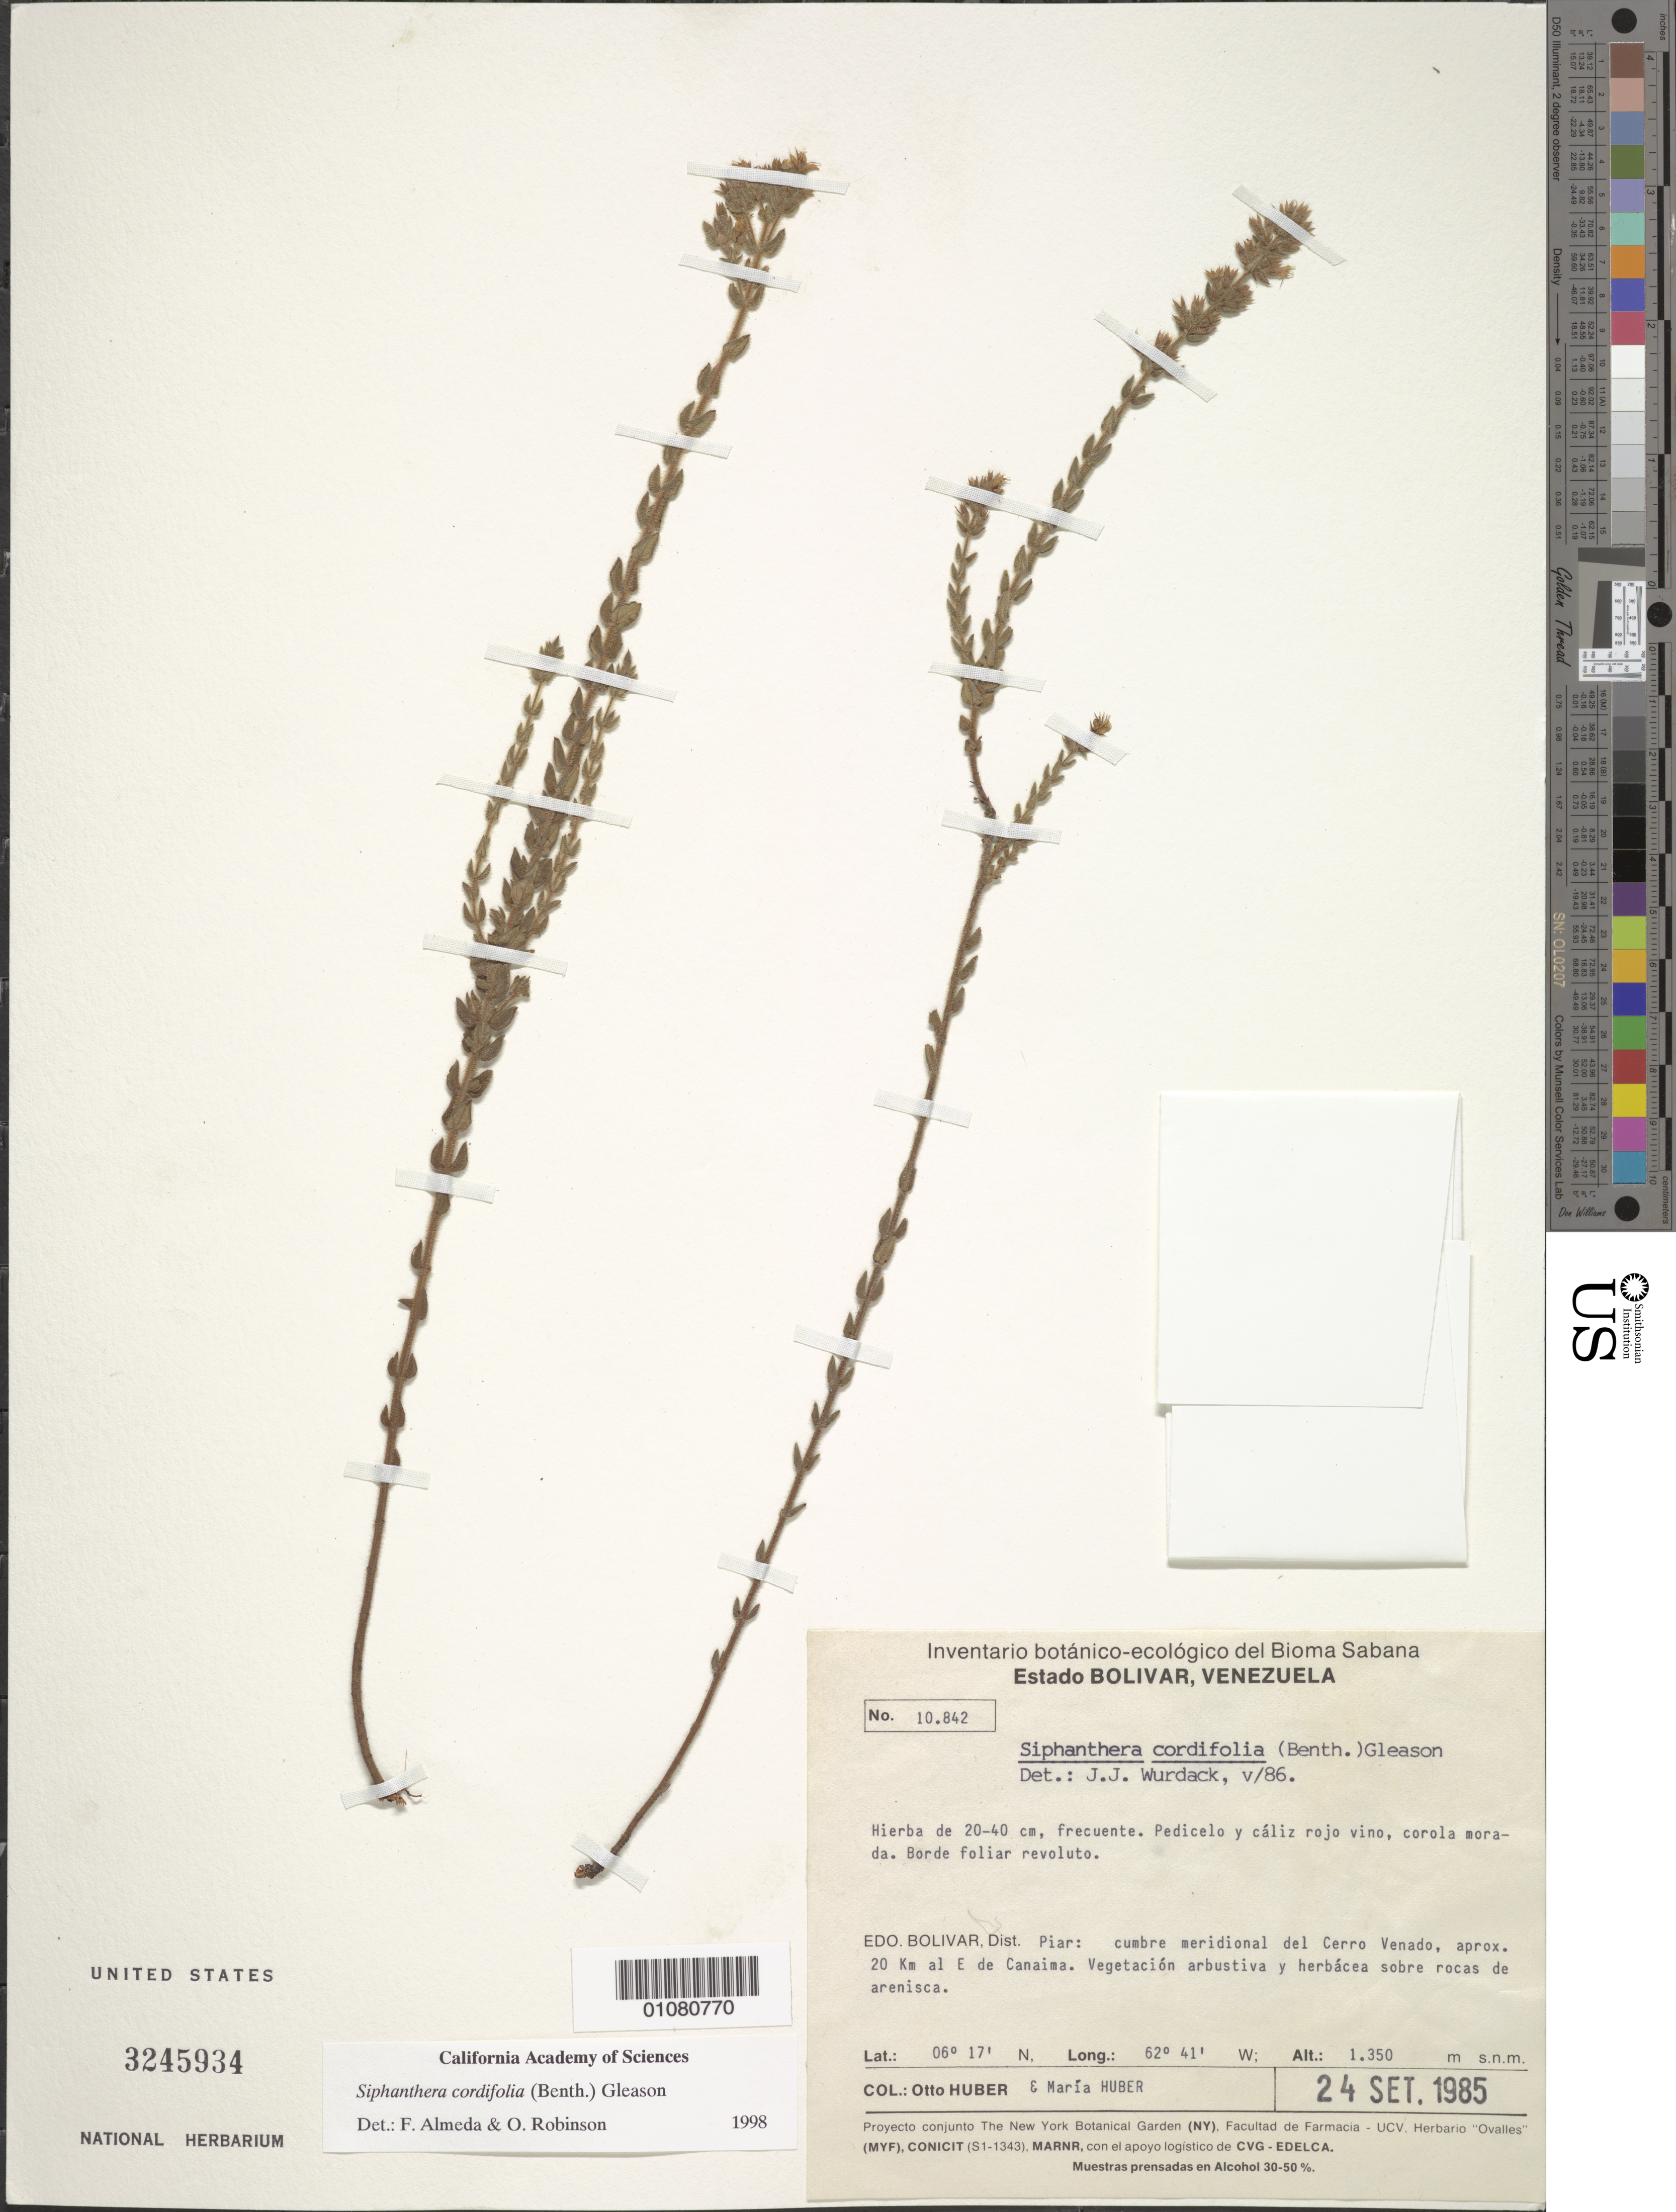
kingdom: Plantae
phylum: Tracheophyta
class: Magnoliopsida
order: Myrtales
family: Melastomataceae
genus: Siphanthera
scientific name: Siphanthera cordifolia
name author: (Benth.) Gleason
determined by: Almeda, F.; Robinson, O.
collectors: O. Huber & M. Huber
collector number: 10842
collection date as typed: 24-Sep-85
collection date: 1985-09-24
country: Venezuela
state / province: Bolívar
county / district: Piar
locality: Cerro Venado, 20 km E of Canaima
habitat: Vegetation arbustiva y herbacea sobre rocas de arenisca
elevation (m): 1350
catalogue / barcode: US 3245934